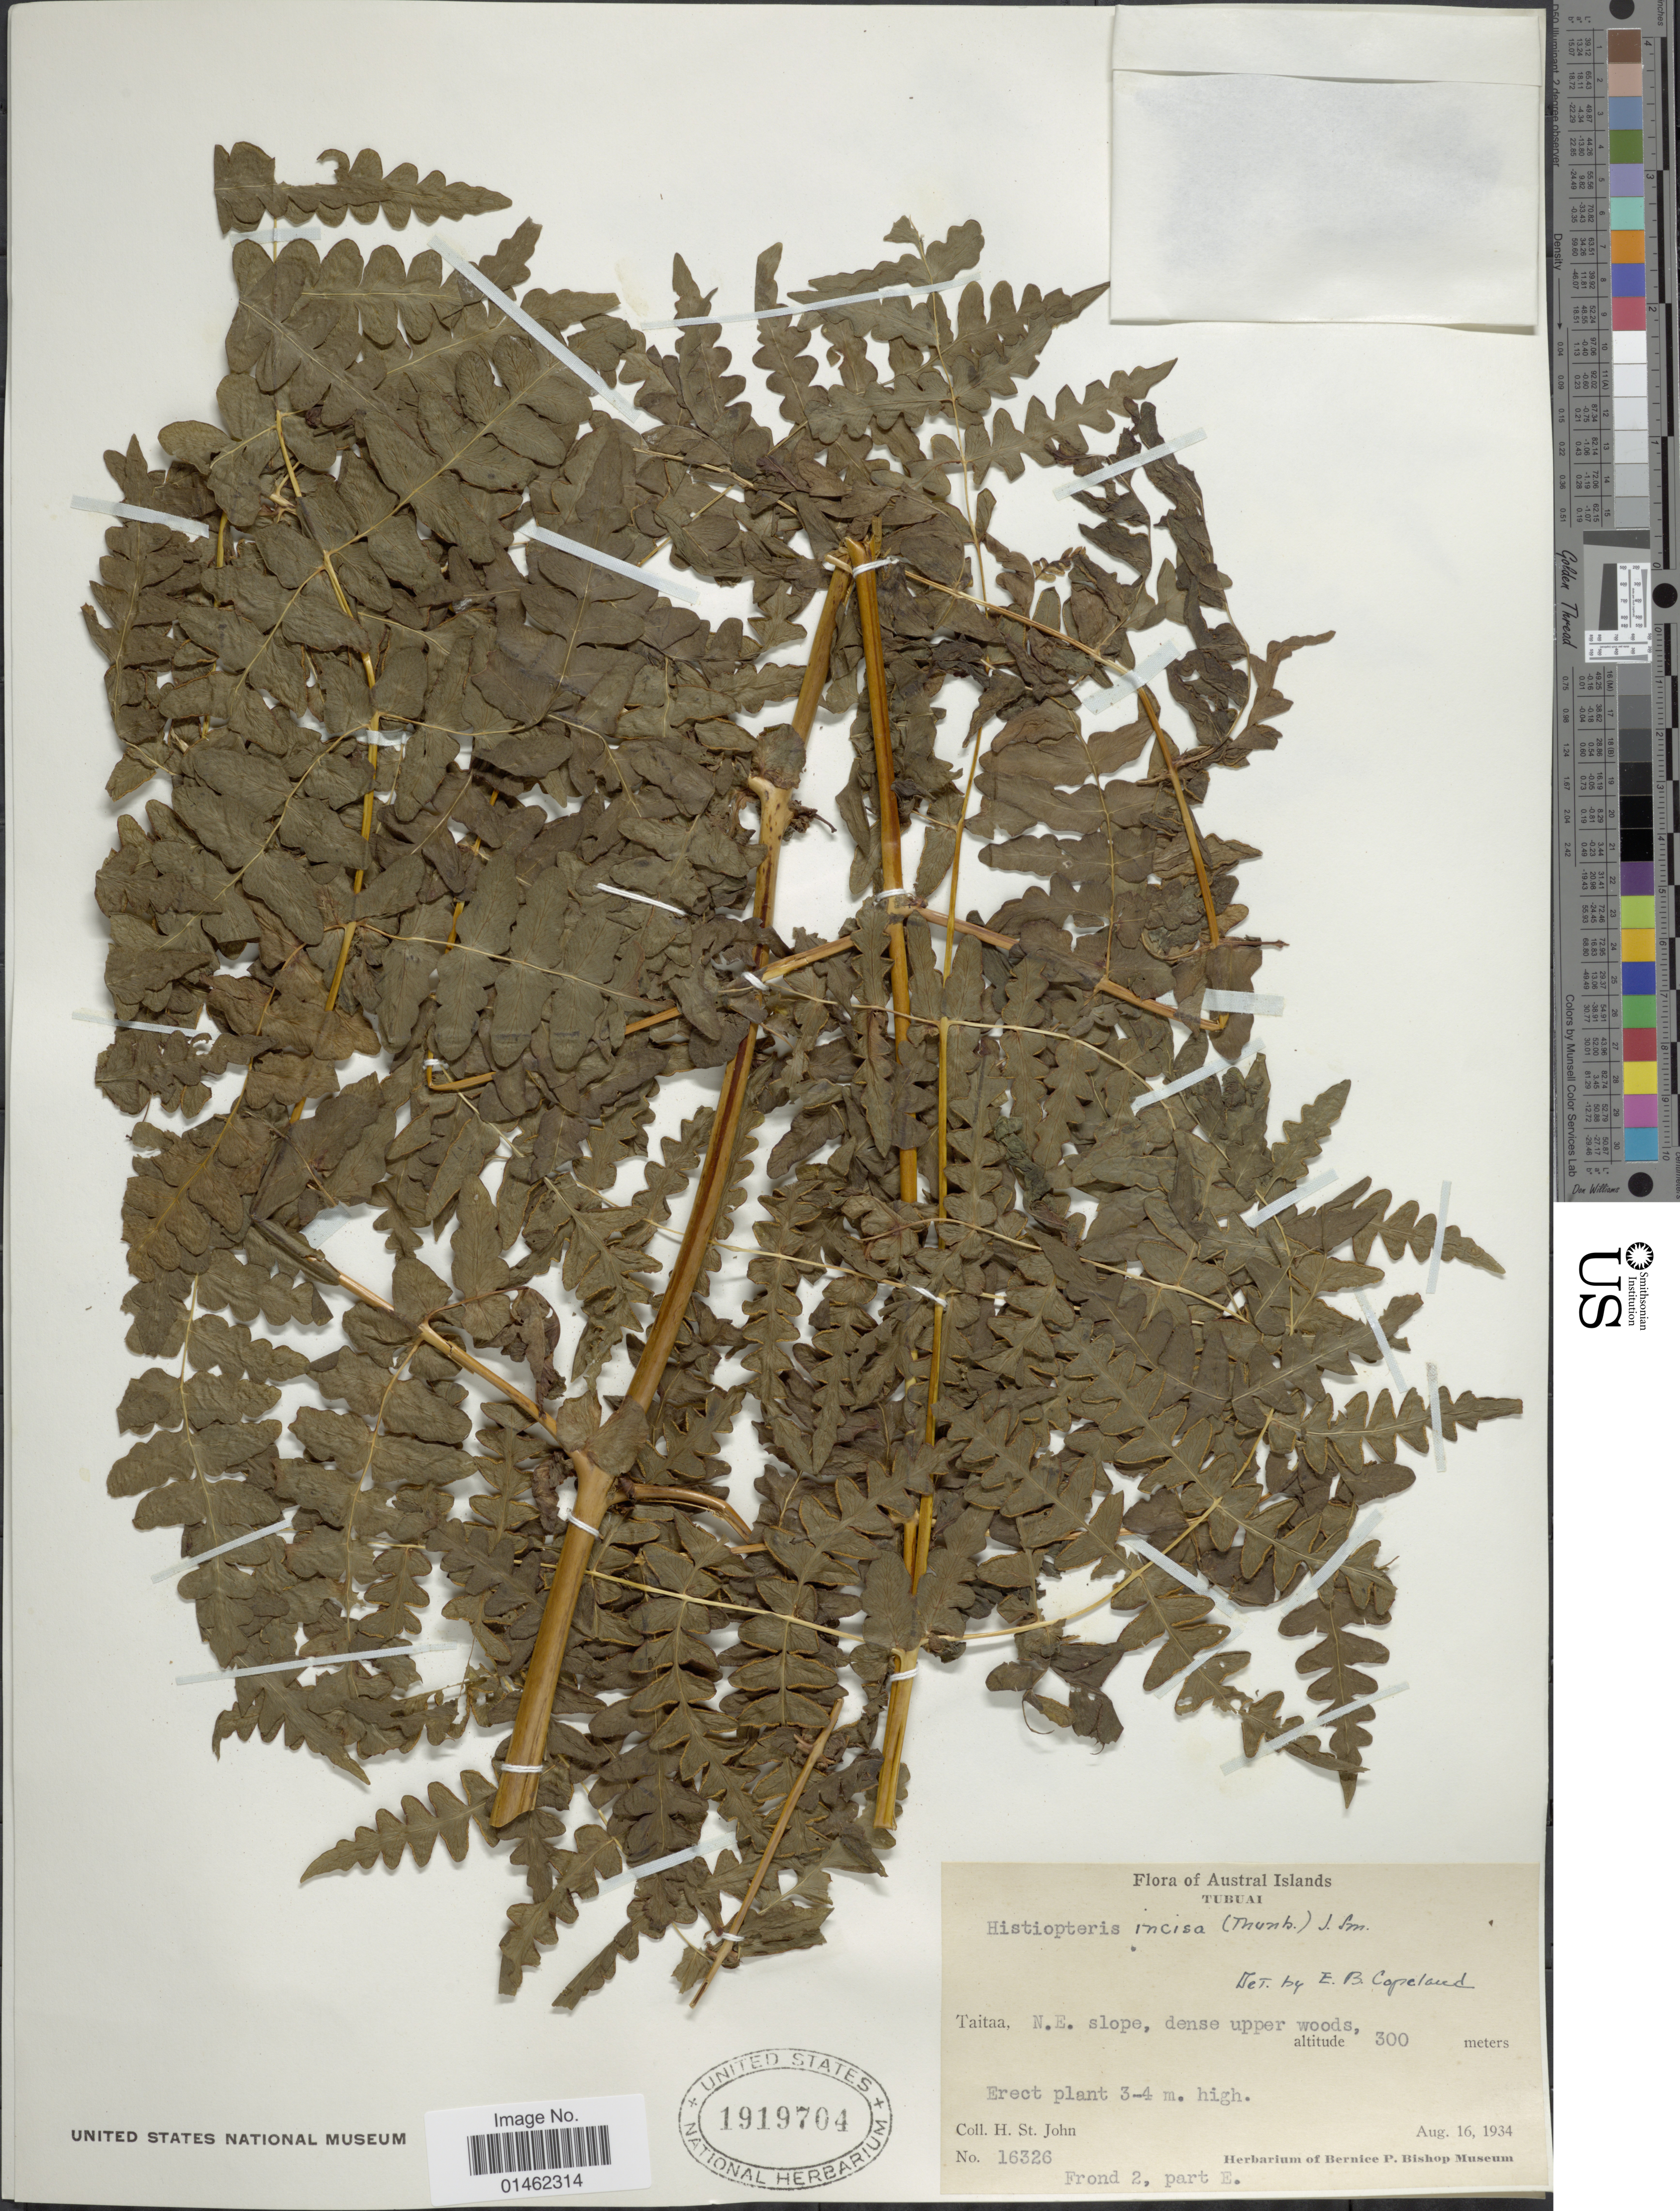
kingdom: Plantae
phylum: Tracheophyta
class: Polypodiopsida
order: Polypodiales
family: Dennstaedtiaceae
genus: Histiopteris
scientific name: Histiopteris incisa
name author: (Thunb.) J. Sm.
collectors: H. St. John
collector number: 16326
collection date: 1934-08-16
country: French Polynesia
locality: Austral Island, Tubuai, N.E. slope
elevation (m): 300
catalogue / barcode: US 1919704